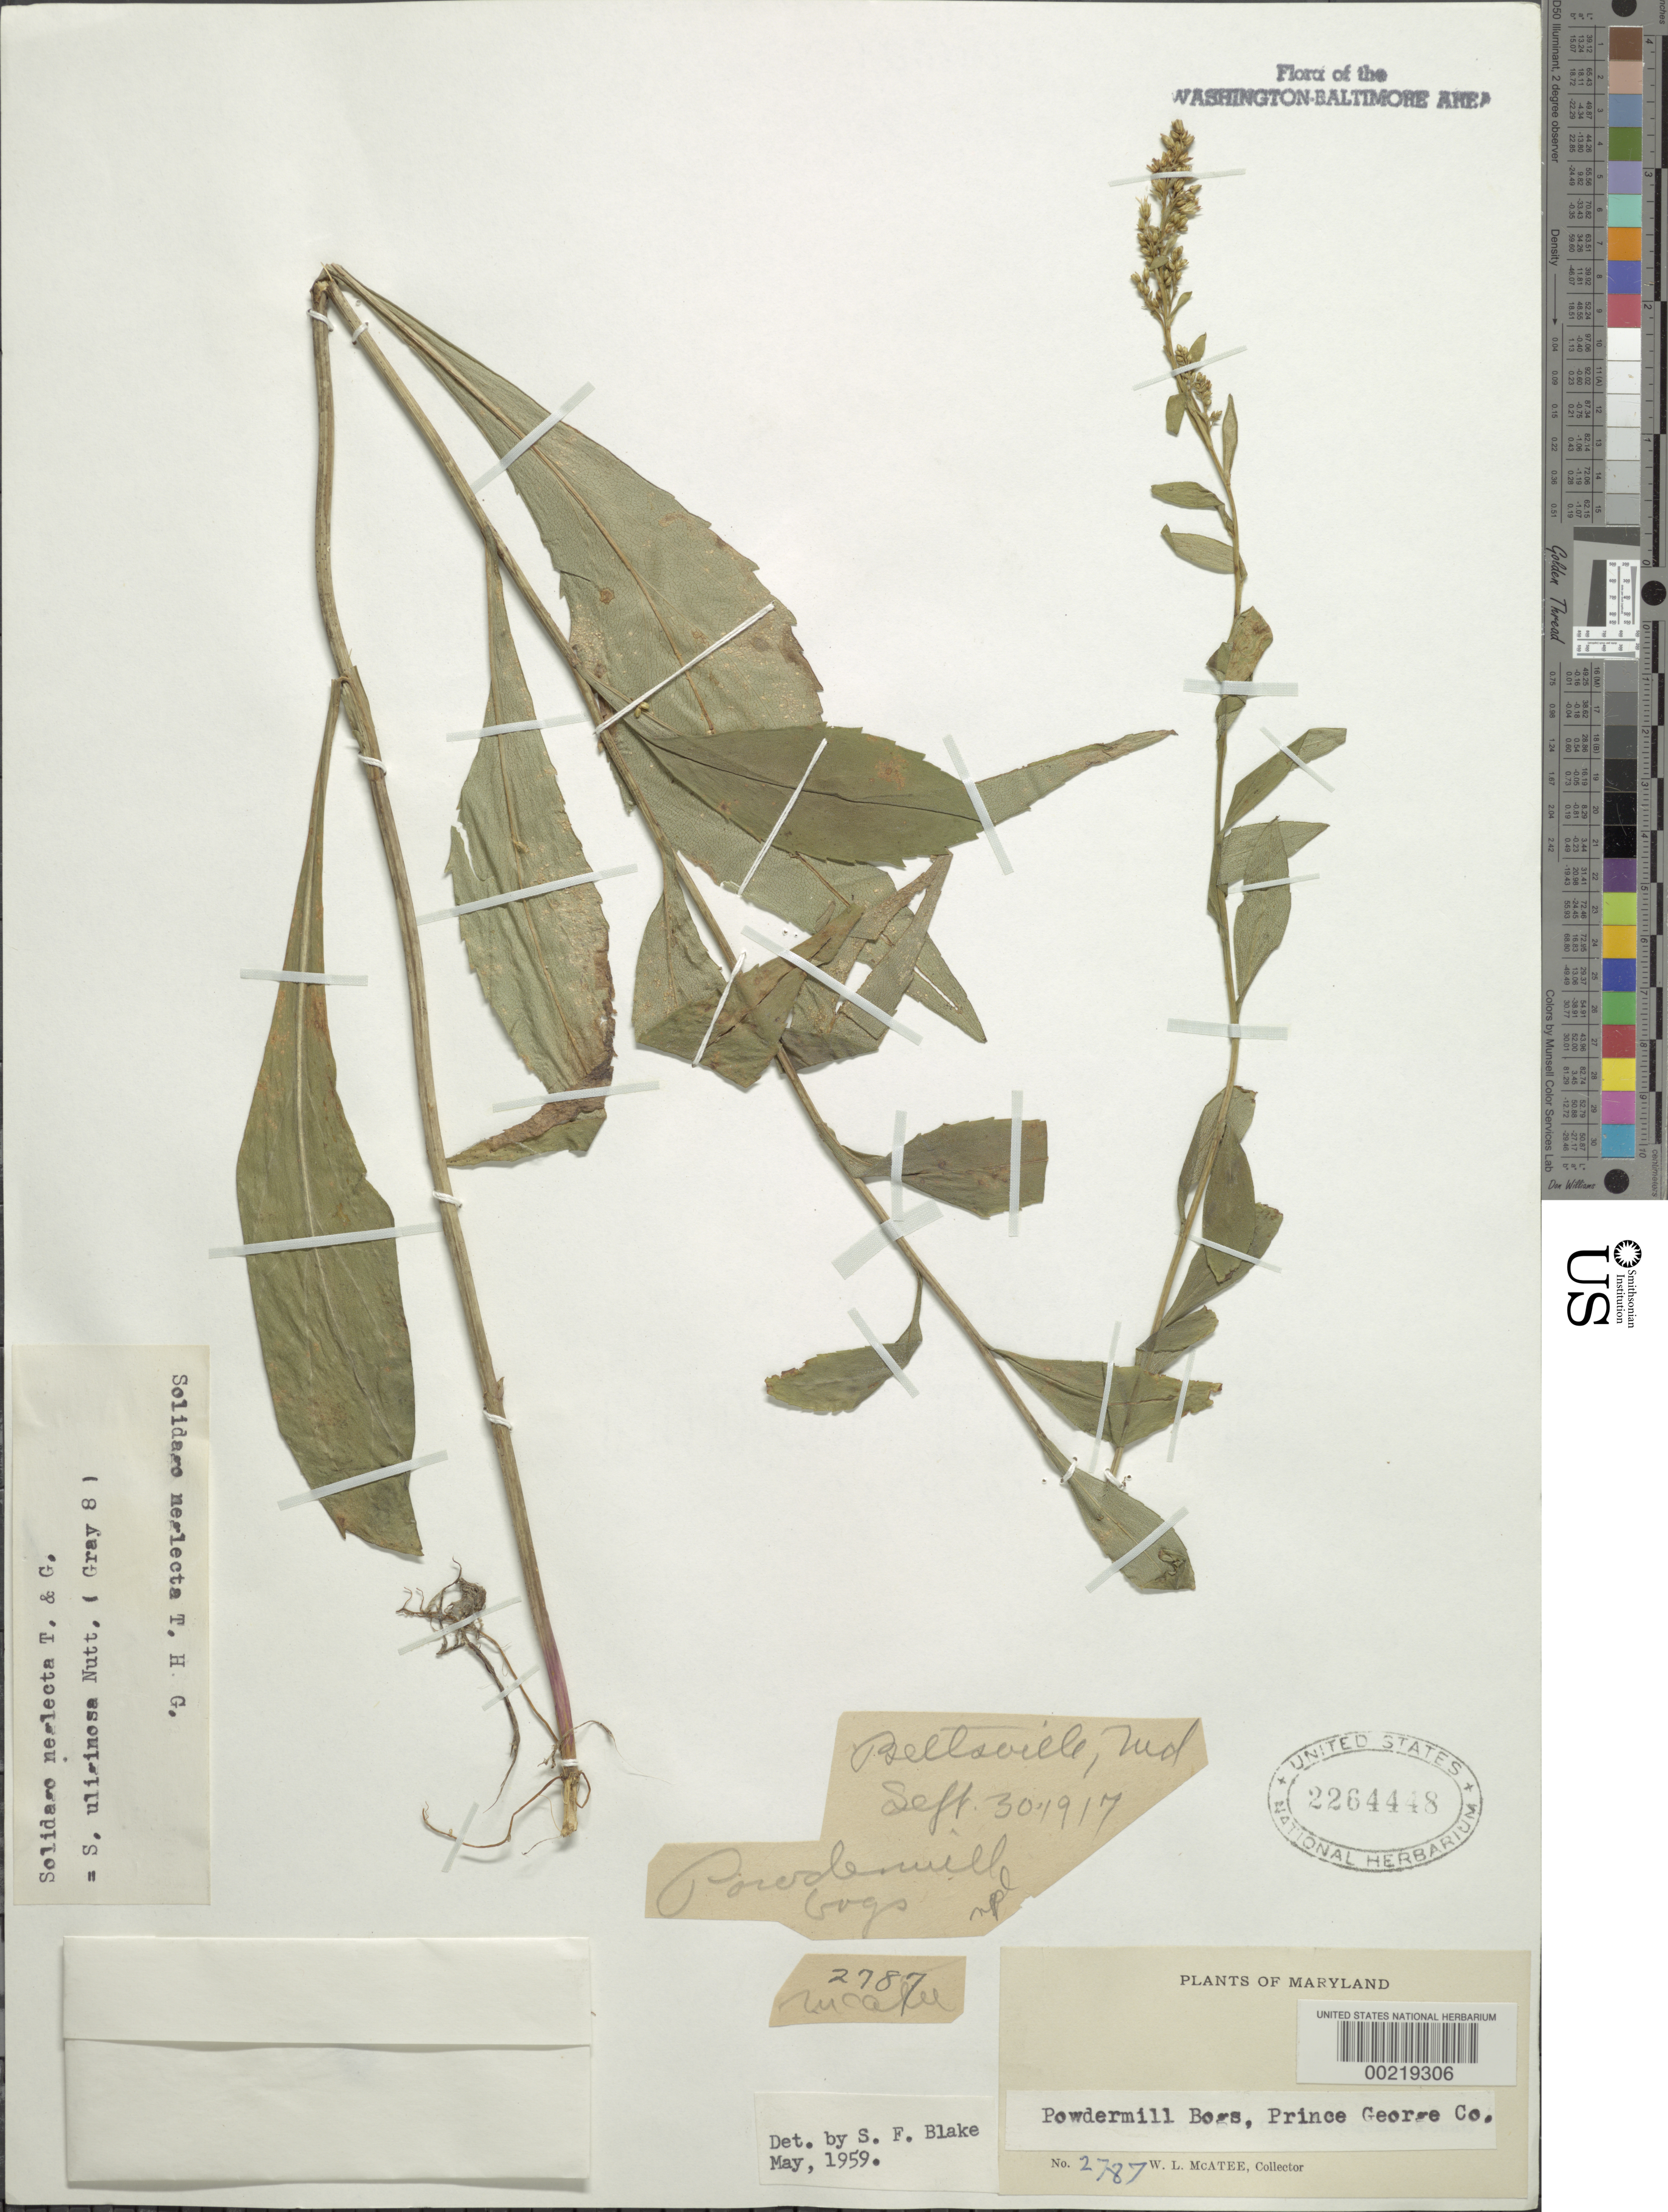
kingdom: Plantae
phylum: Tracheophyta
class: Magnoliopsida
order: Asterales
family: Asteraceae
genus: Solidago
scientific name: Solidago uliginosa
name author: Nutt.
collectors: W. McAtee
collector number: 2787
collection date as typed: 30 Sep 1917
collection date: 1917-09-30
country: United States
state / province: Maryland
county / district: Prince George's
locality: Powdermill Bogs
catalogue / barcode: US 2264448